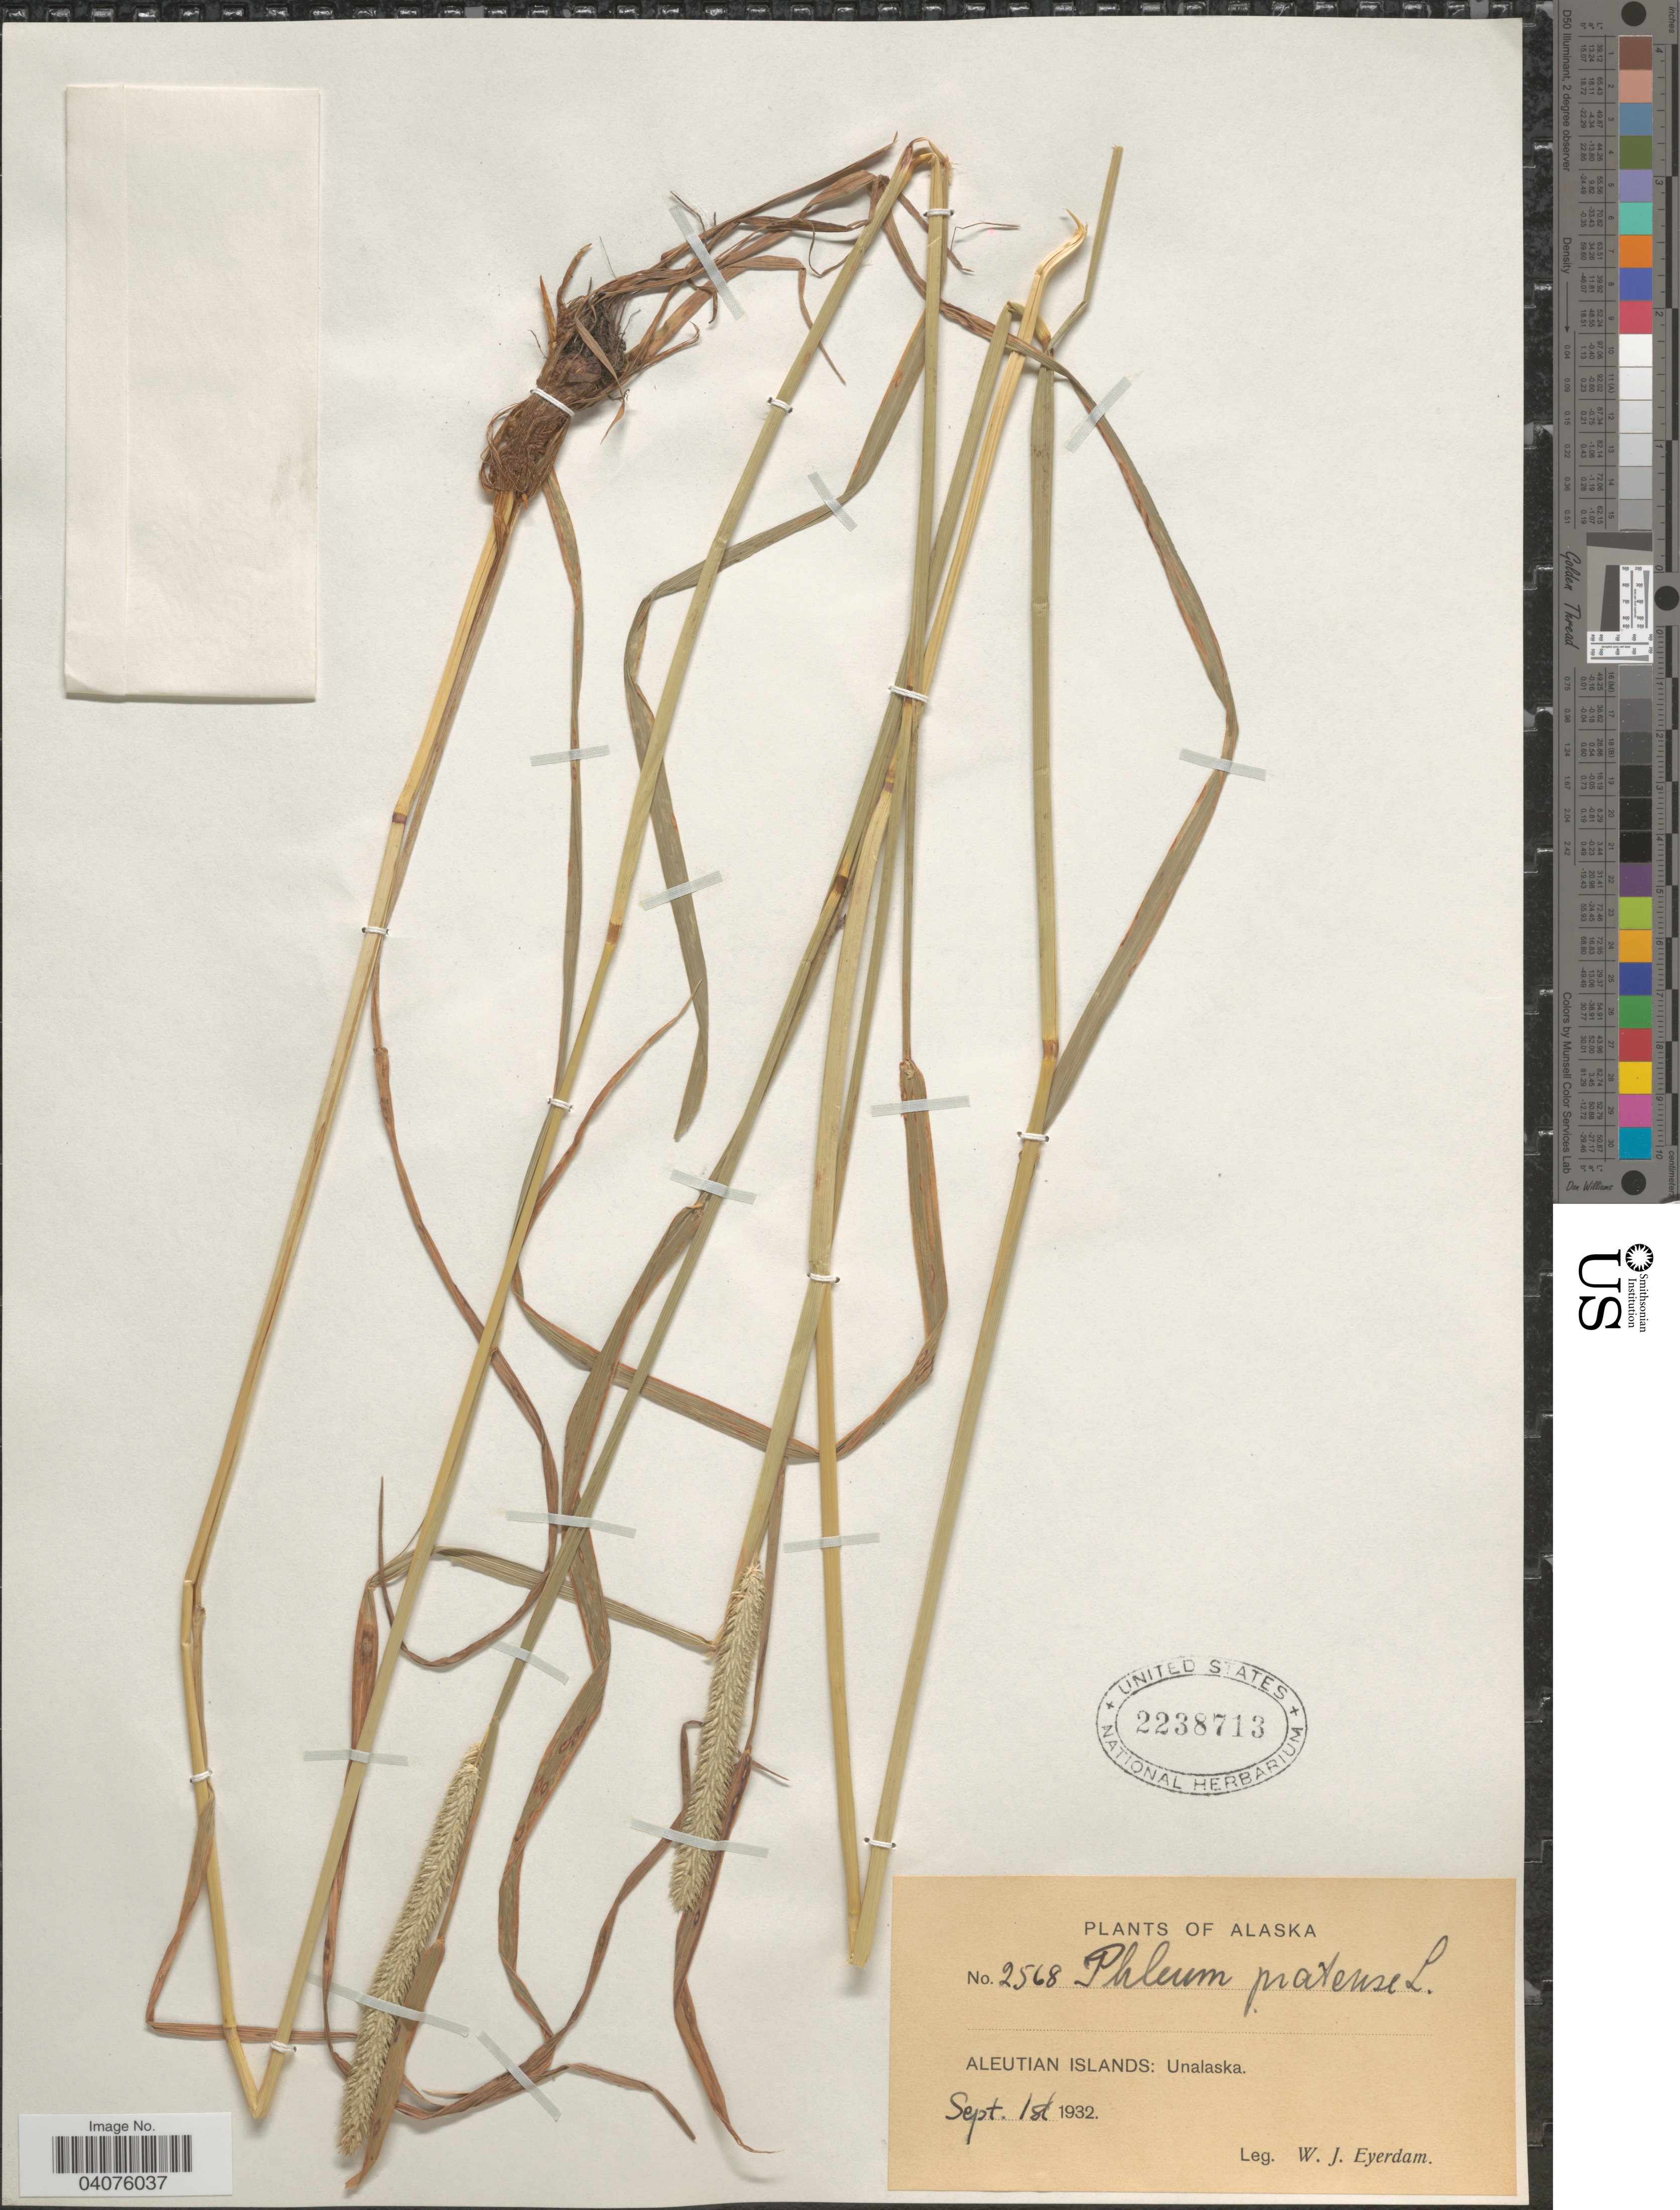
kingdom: Plantae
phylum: Tracheophyta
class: Liliopsida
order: Poales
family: Poaceae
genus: Phleum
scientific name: Phleum pratense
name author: L.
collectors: W. J. Eyerdam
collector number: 2568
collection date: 1932-09-01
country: United States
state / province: Alaska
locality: Aleutian Islands: Unalaska.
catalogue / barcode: US 2238713